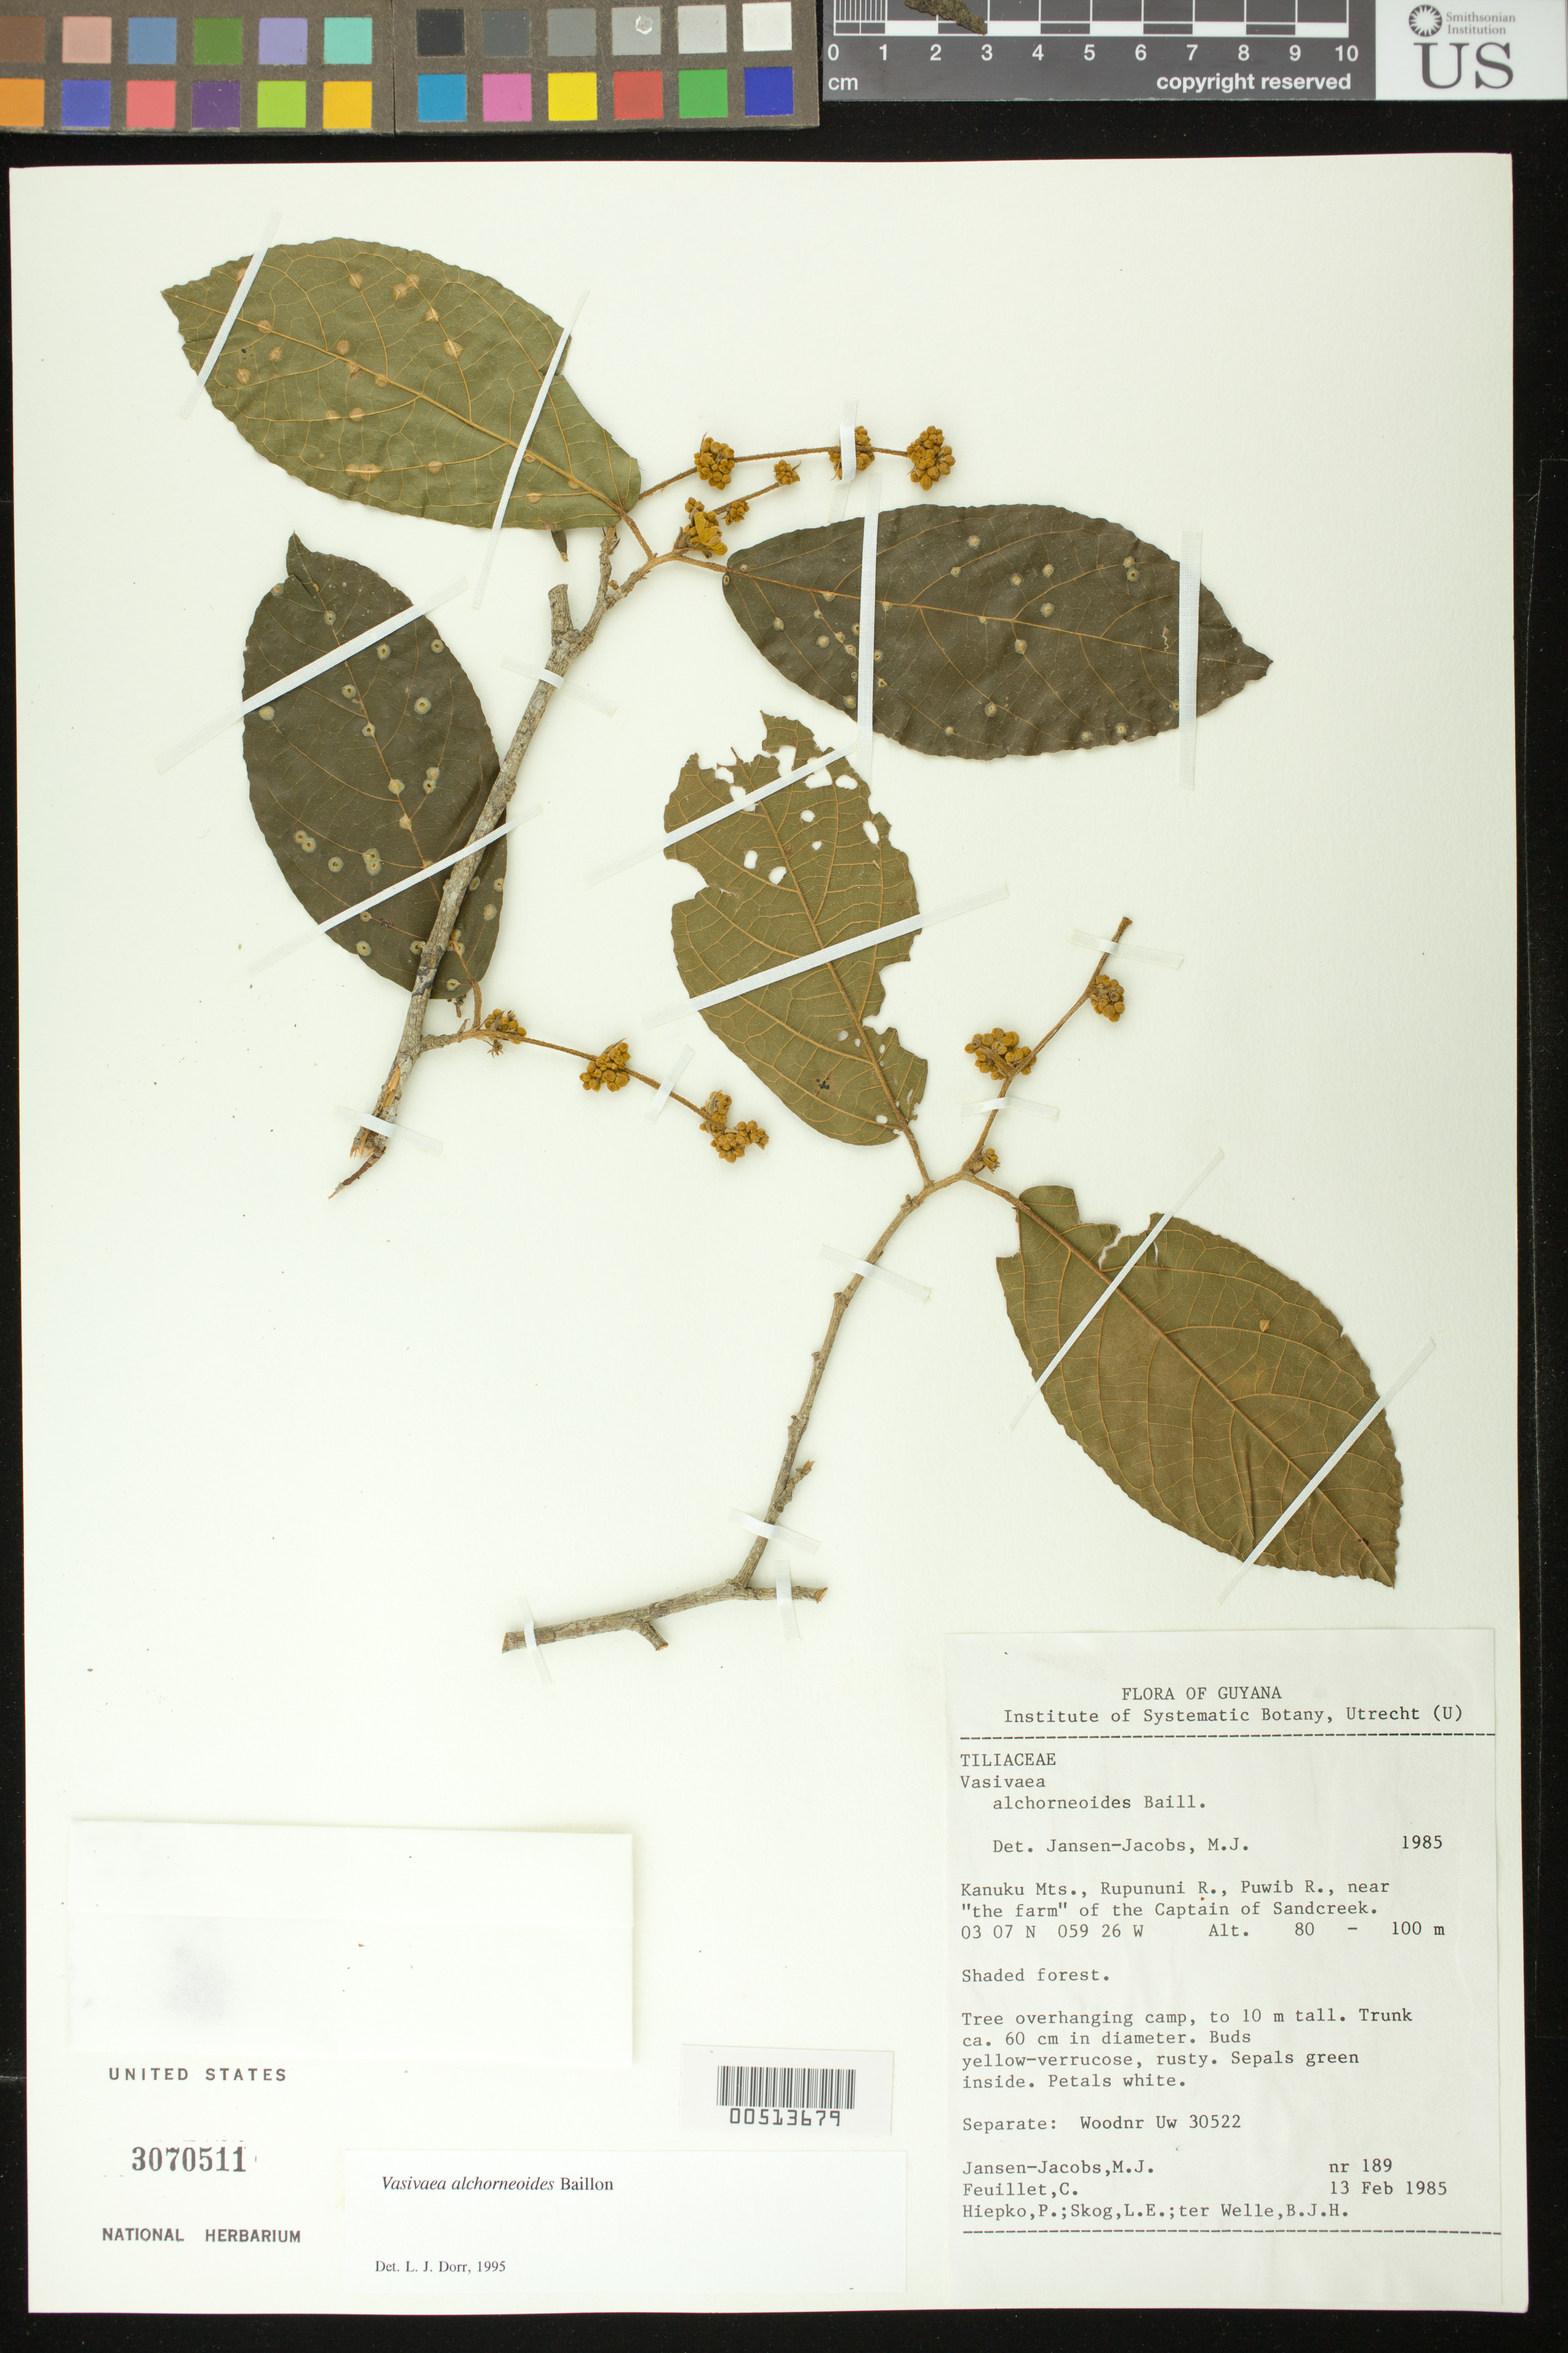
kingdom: Plantae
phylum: Tracheophyta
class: Magnoliopsida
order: Malvales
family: Malvaceae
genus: Vasivaea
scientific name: Vasivaea alchorneoides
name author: Baill.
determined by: Jansen-Jacobs, M. J., (U), Nationaal Herbarium Nederland, Utrecht University branch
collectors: M. J. Jansen-Jacobs, C. Feuillet, P. H. Hiepko & L. E. Skog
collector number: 189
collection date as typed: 13 Feb 1985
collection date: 1985-02-13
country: Guyana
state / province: U. Takutu-U. Essequibo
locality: Kanuku Mts., Rupununi R., Puwib R., near "the farm" of the Captain of Sandcreek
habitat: Shaded forest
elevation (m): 80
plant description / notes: US, CAY, WIS; Wood sample Uw 30522 deposited at Utrecht.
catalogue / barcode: US 3070511